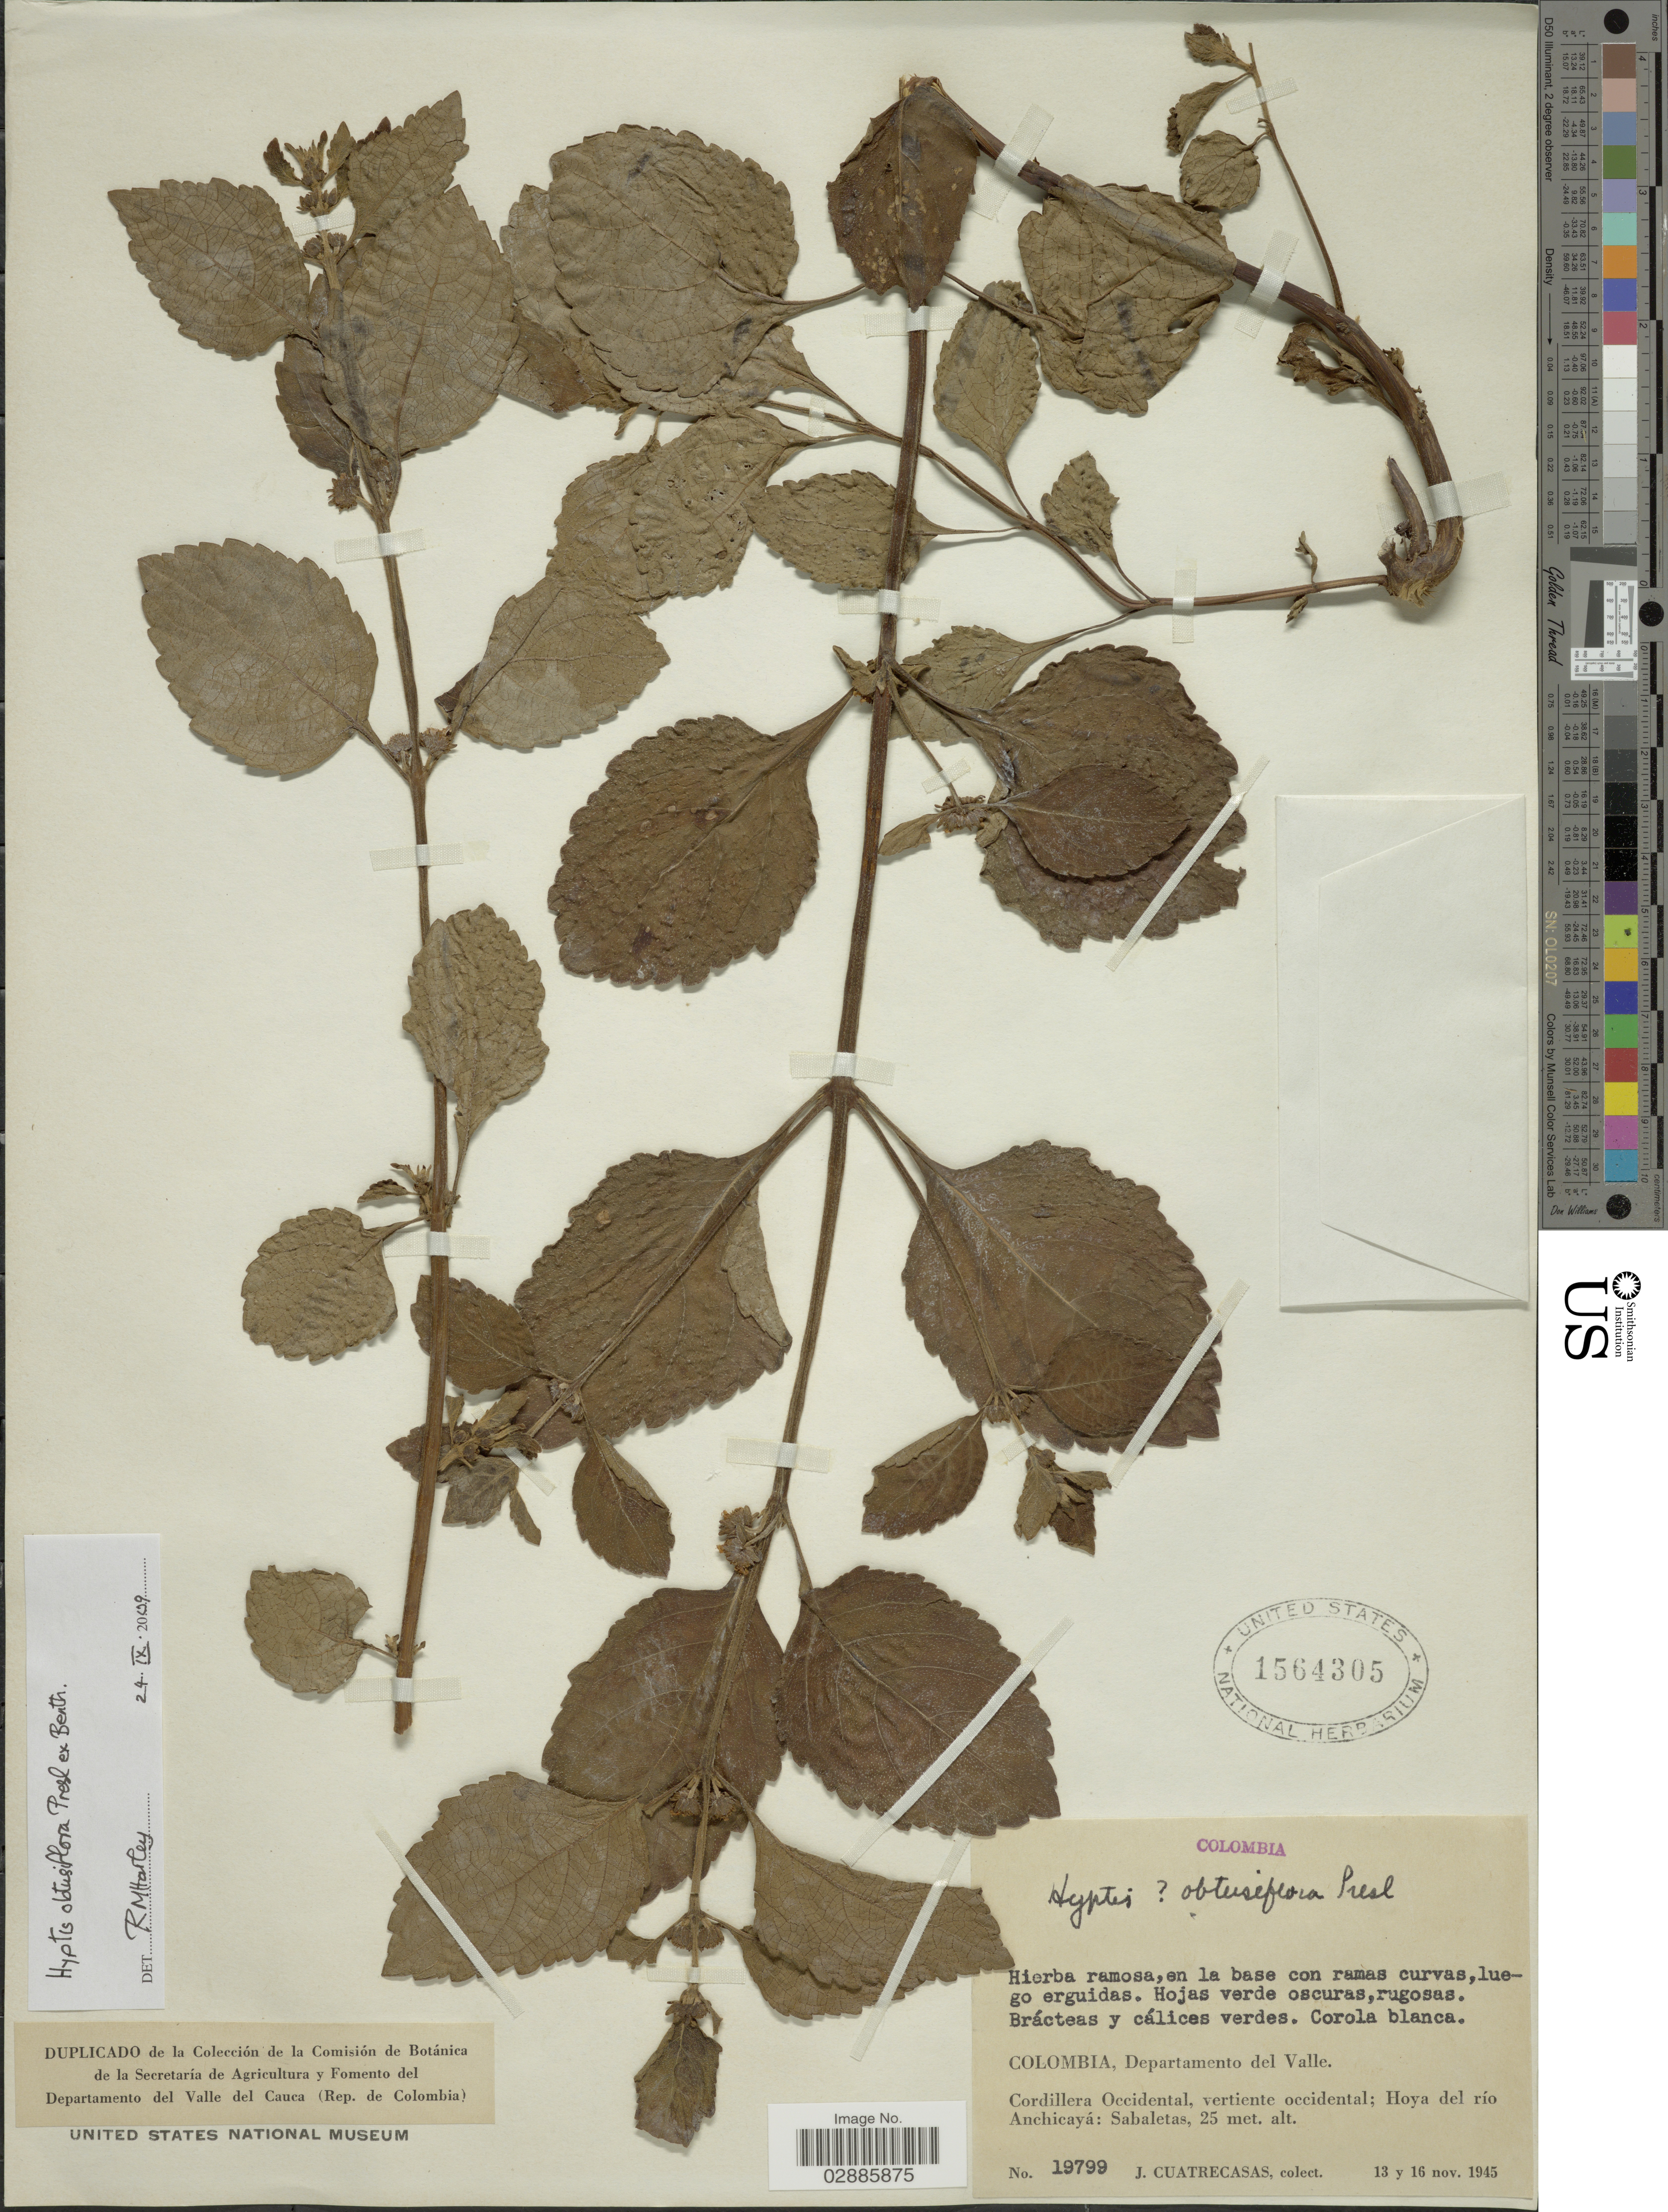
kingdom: Plantae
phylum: Tracheophyta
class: Magnoliopsida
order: Lamiales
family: Lamiaceae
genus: Hyptis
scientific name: Hyptis obtusiflora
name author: C. Presl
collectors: J. Cuatrecasas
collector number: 19799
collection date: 1945-11-13/1945-11-16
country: Colombia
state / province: Valle del Cauca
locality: Departamento del Valle, Cordillera Occidental, vertiente occidental; Hoya del río Anchicayá.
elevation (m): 25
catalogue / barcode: US 1564305